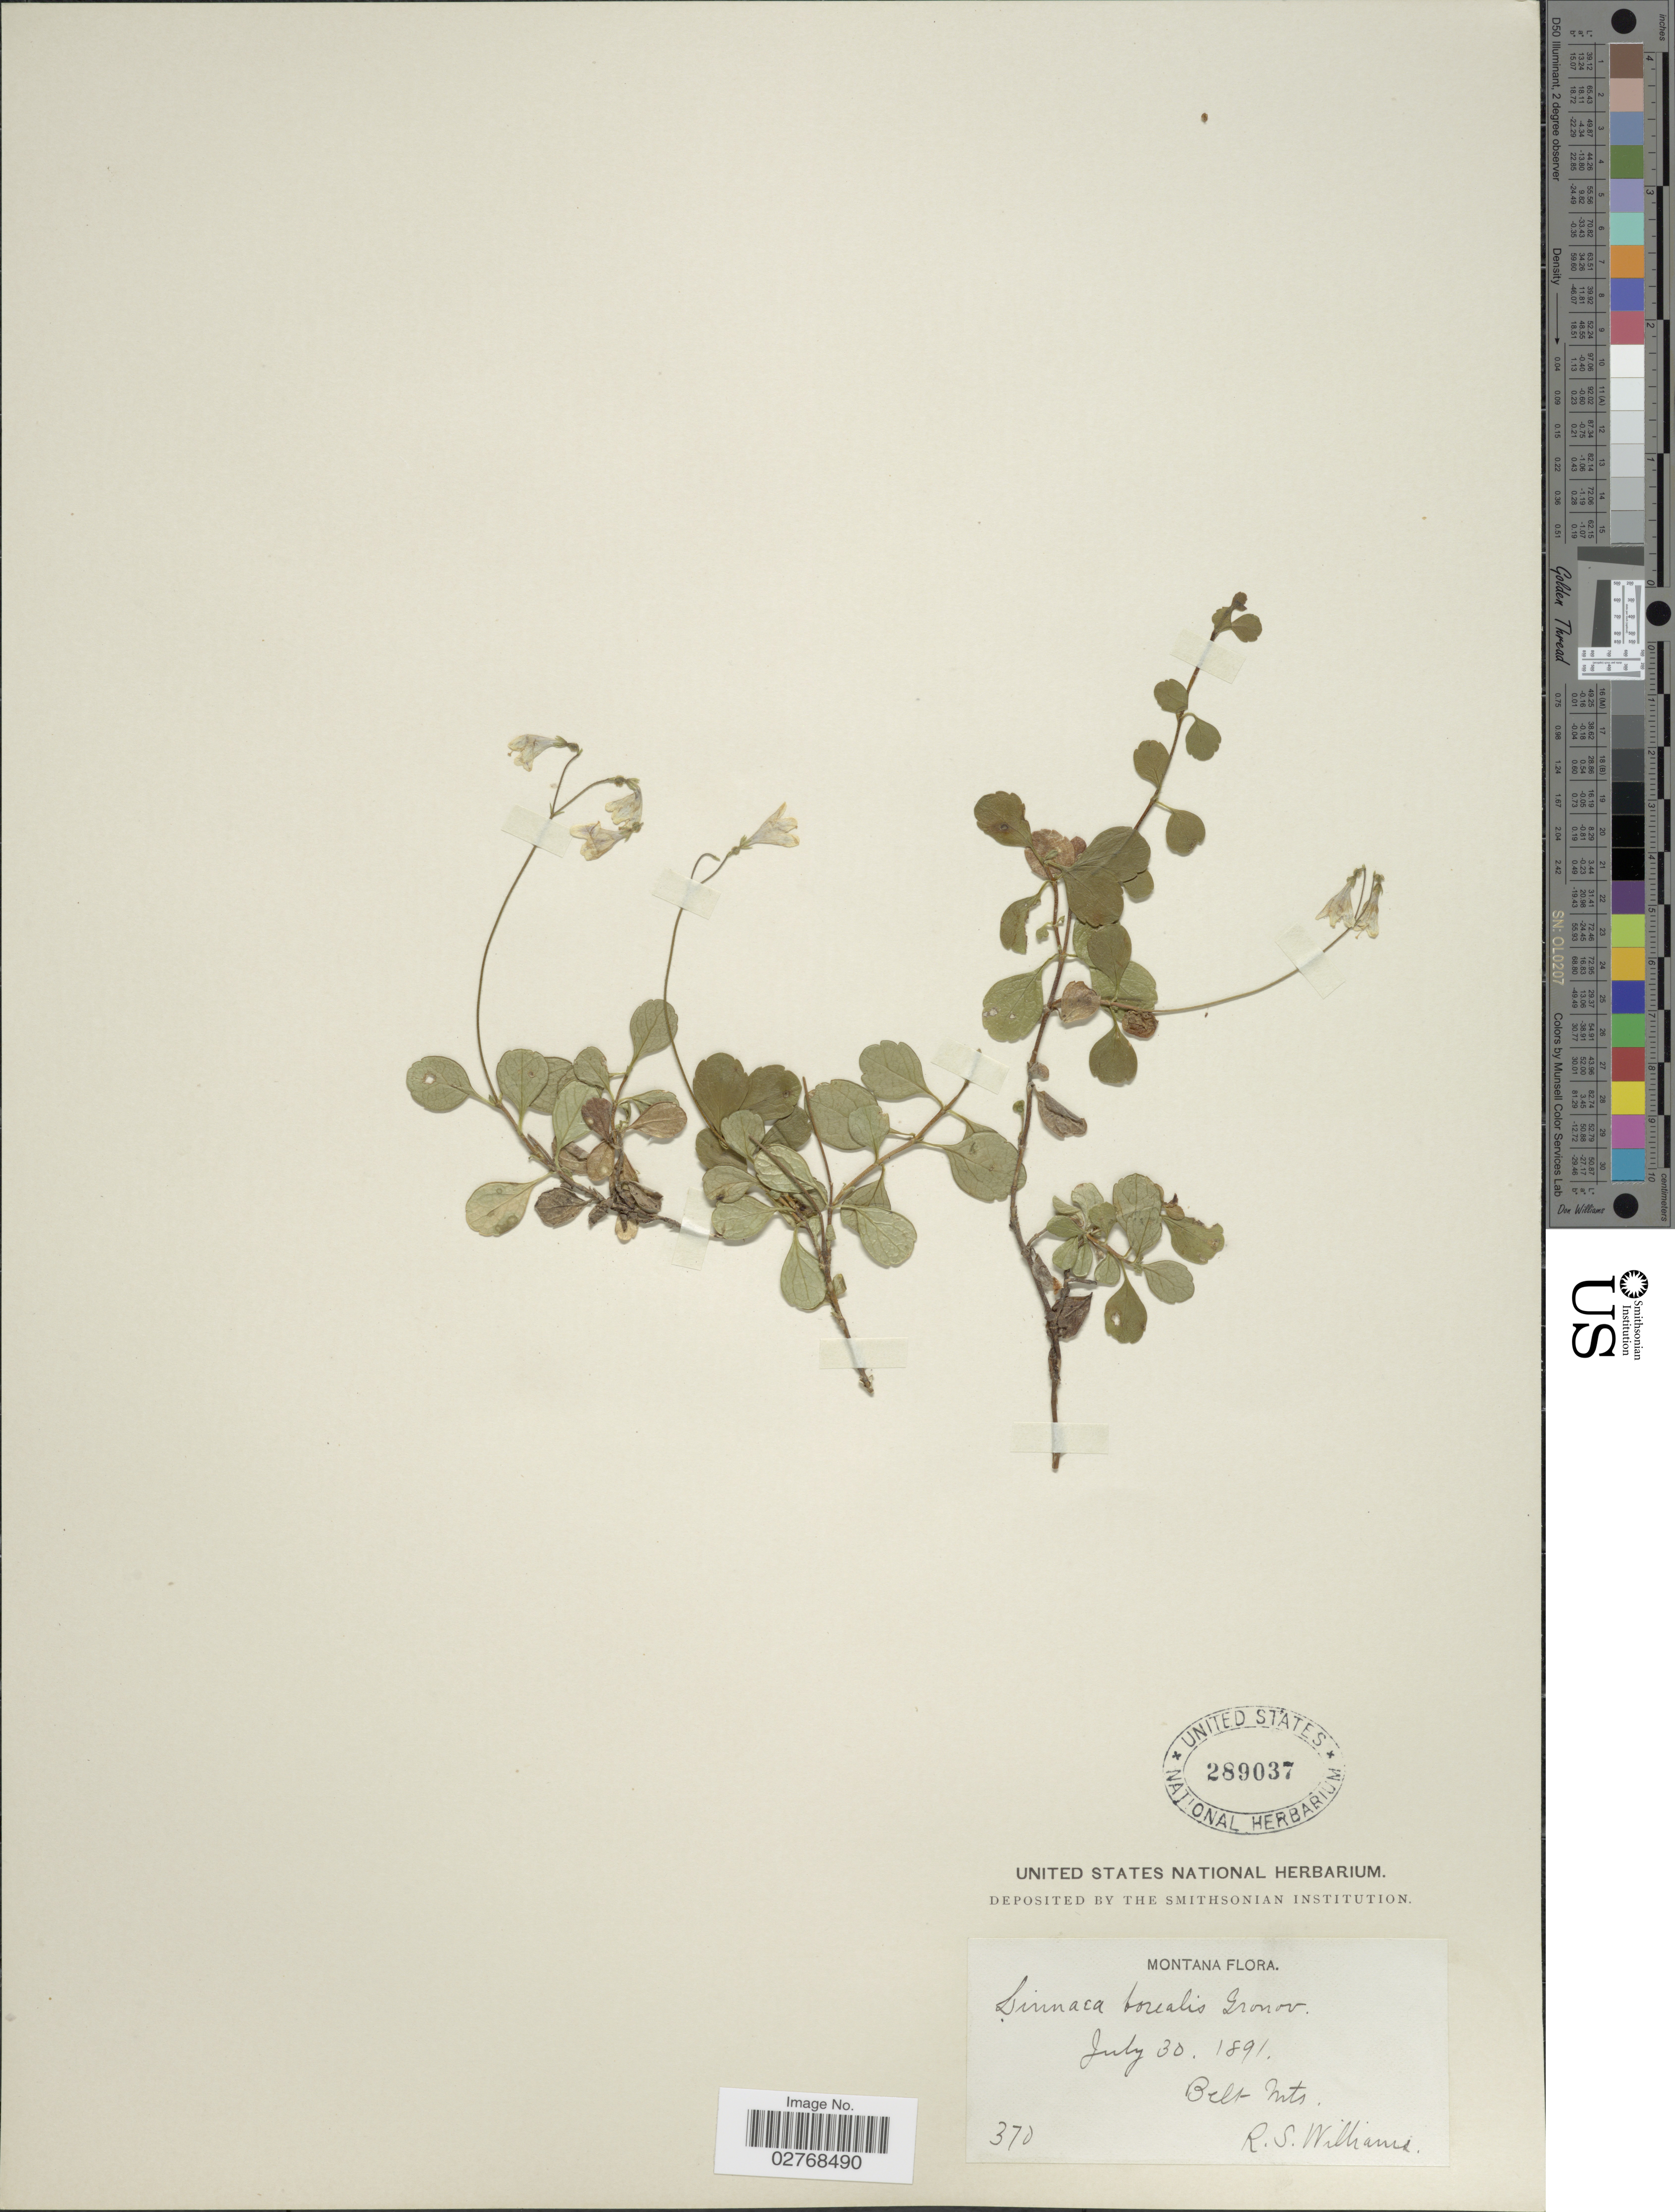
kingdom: Plantae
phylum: Tracheophyta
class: Magnoliopsida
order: Dipsacales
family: Caprifoliaceae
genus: Linnaea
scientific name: Linnaea borealis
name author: L.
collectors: R. S. Williams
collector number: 370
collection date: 1891-07-30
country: United States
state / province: Montana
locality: Belt Mts.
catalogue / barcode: US 289037